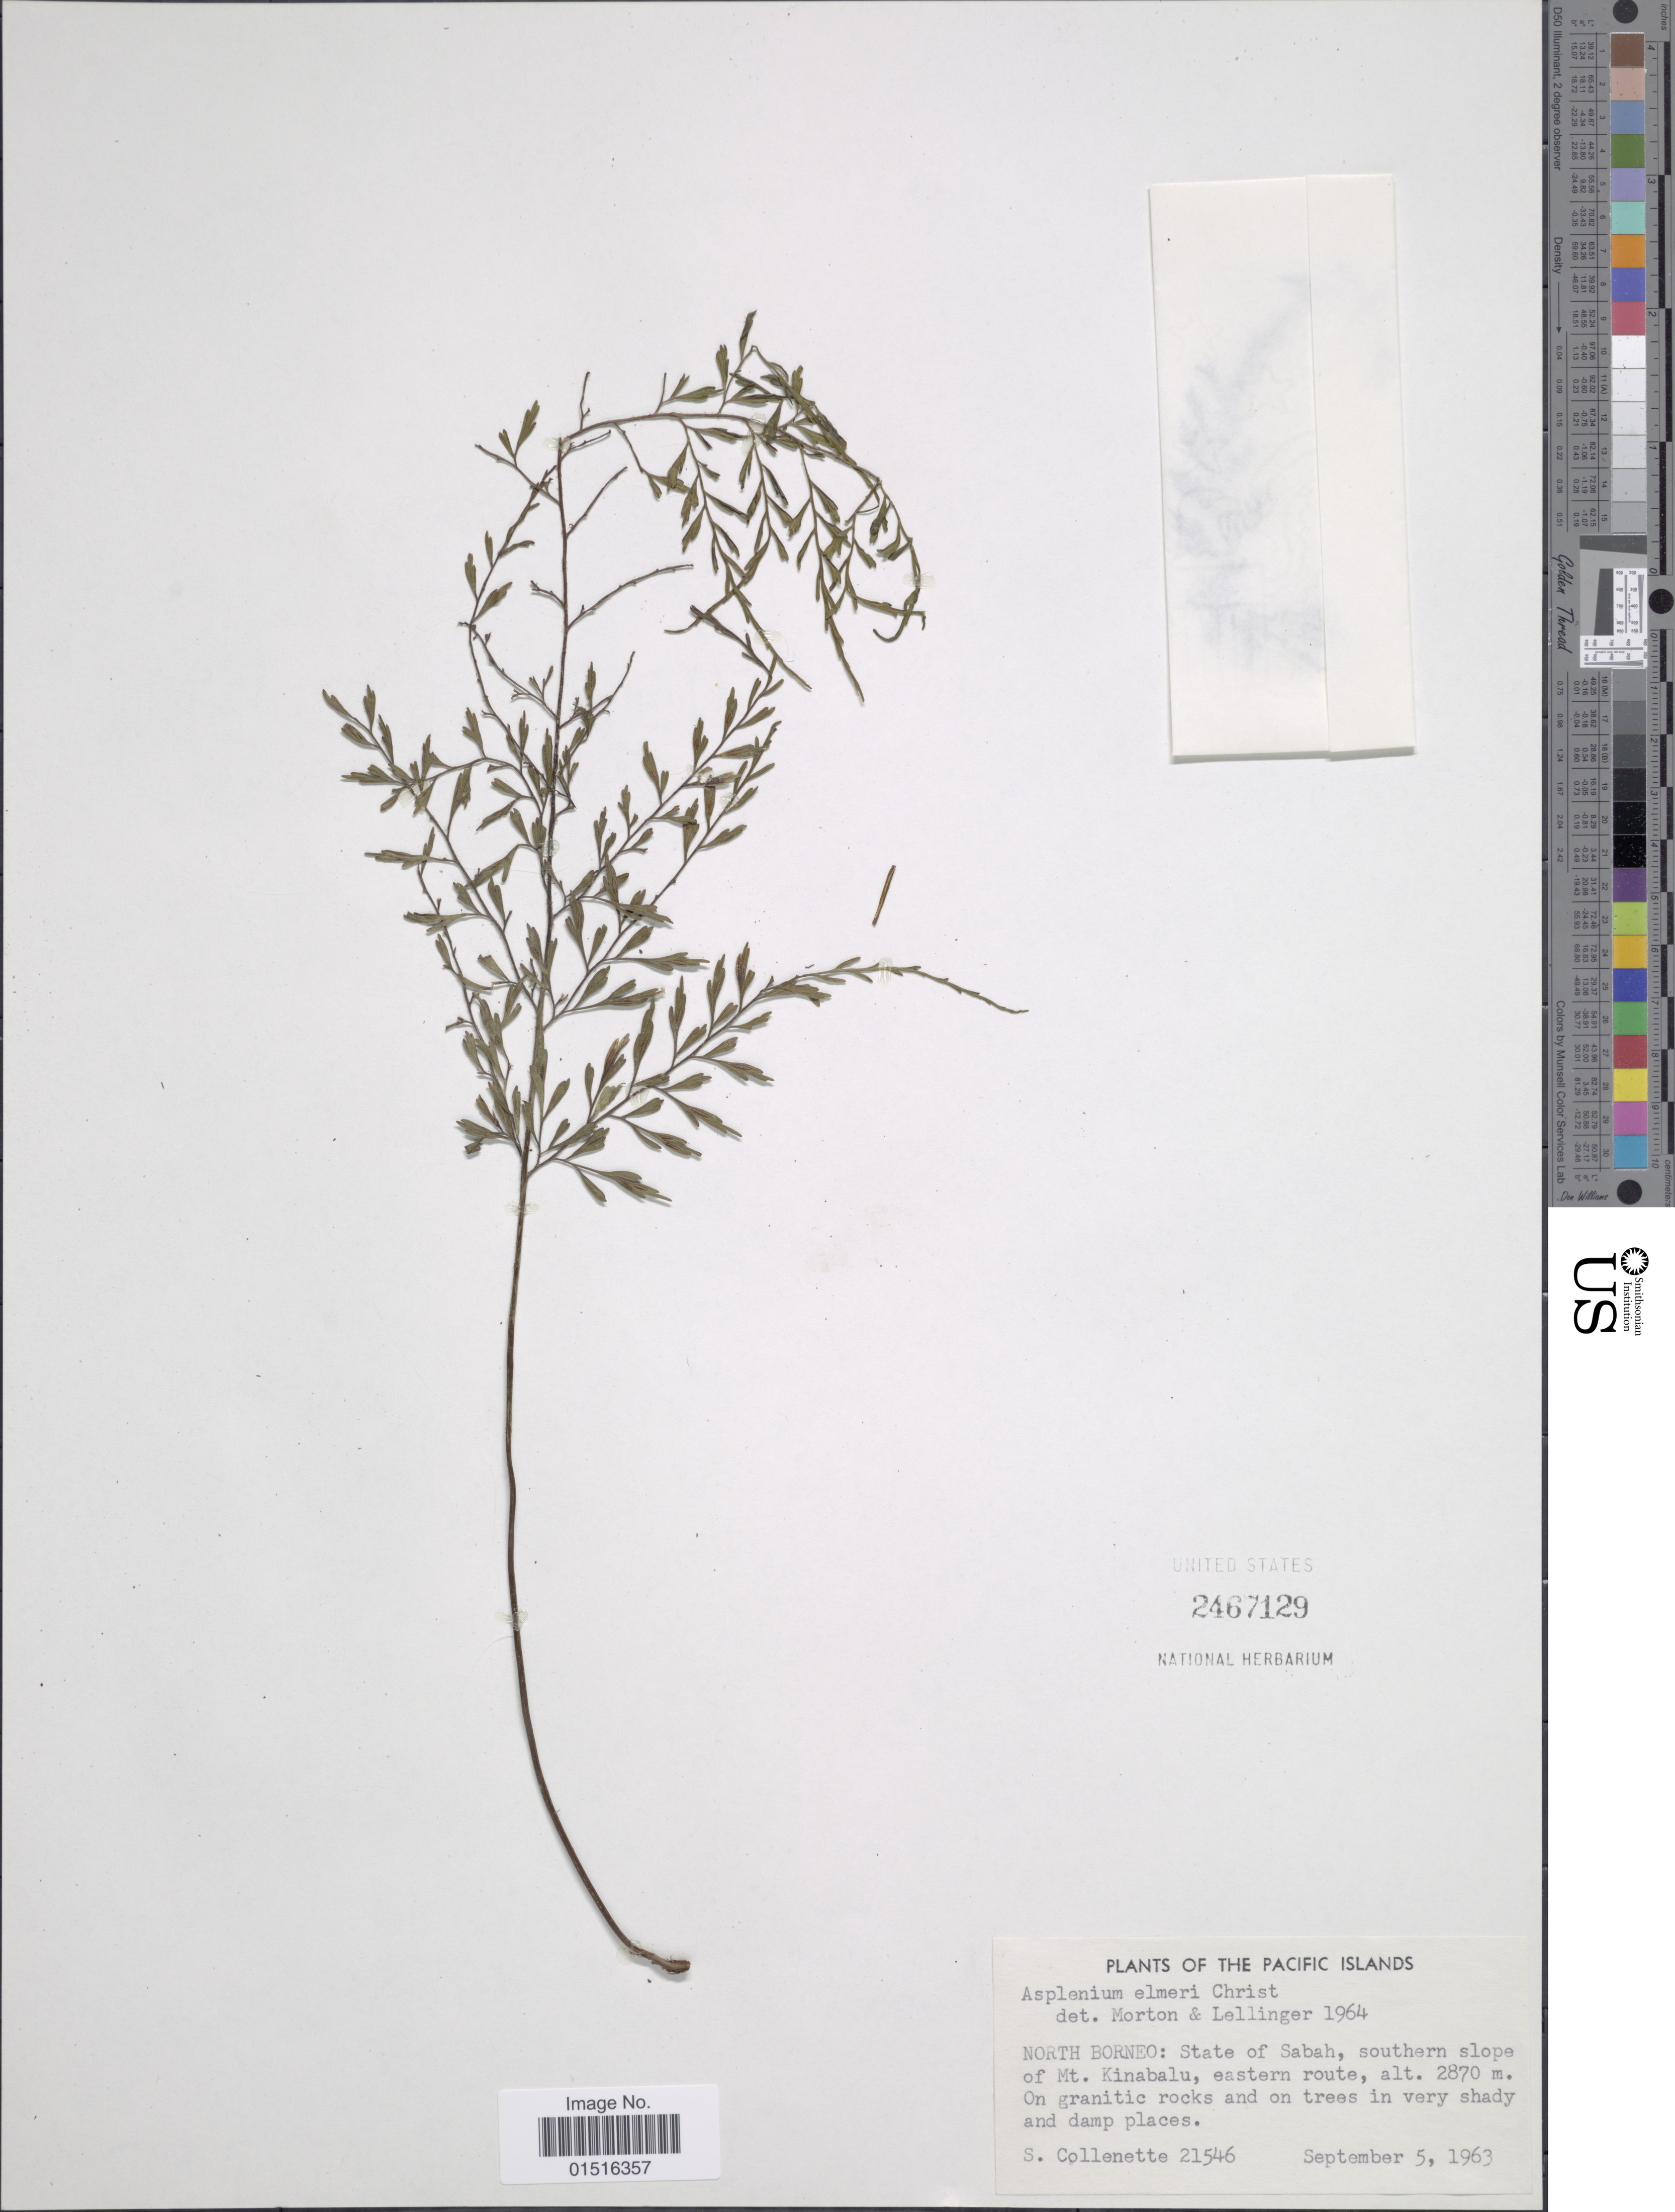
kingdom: Plantae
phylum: Tracheophyta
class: Polypodiopsida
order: Polypodiales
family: Aspleniaceae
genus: Asplenium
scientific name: Asplenium elmeri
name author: Christ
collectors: S. Collenette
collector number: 21546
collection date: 1963-09-05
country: Philippines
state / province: Davao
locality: North Borneo: State of Sabah, southern slope of Mt. Kinabalu, eastern route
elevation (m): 2870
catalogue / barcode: US 2467129